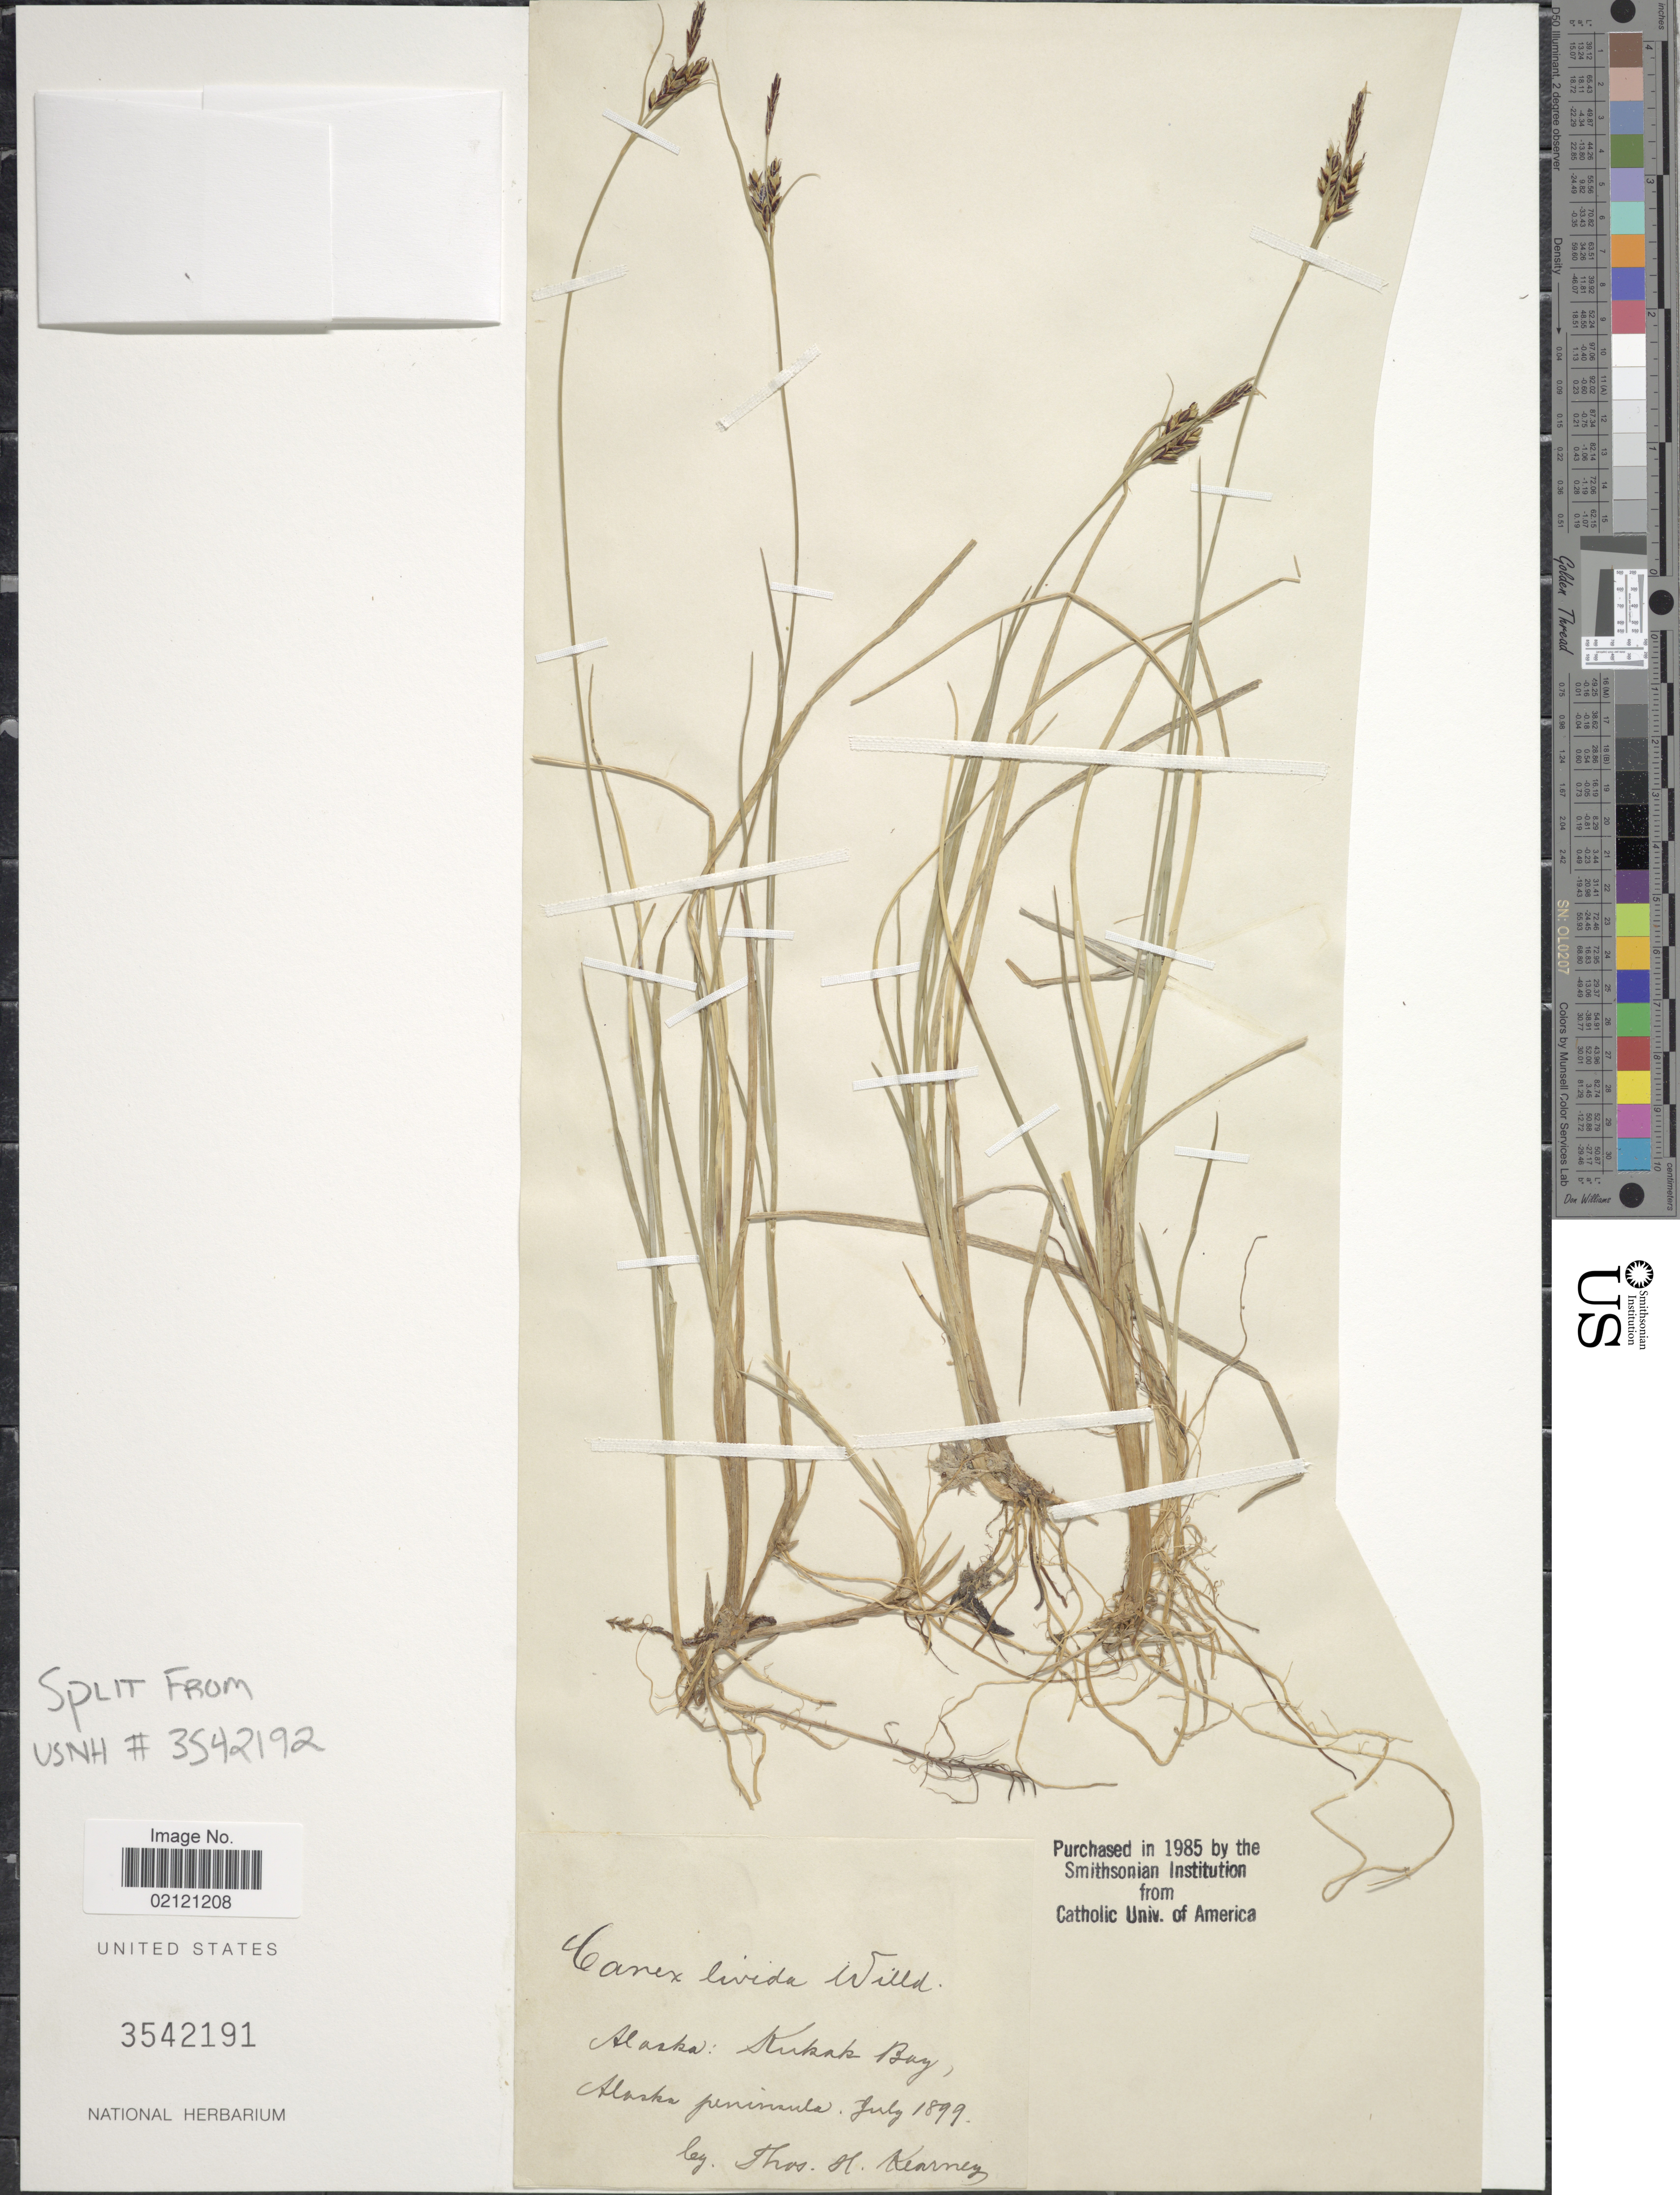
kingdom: Plantae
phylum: Tracheophyta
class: Liliopsida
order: Poales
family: Cyperaceae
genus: Carex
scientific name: Carex livida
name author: (Wahlenb.) Willd.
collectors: T. H. Kearney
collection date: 1899-07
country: United States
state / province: Alaska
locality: Kukak Bay, Alaska Peninsula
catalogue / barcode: US 3542191